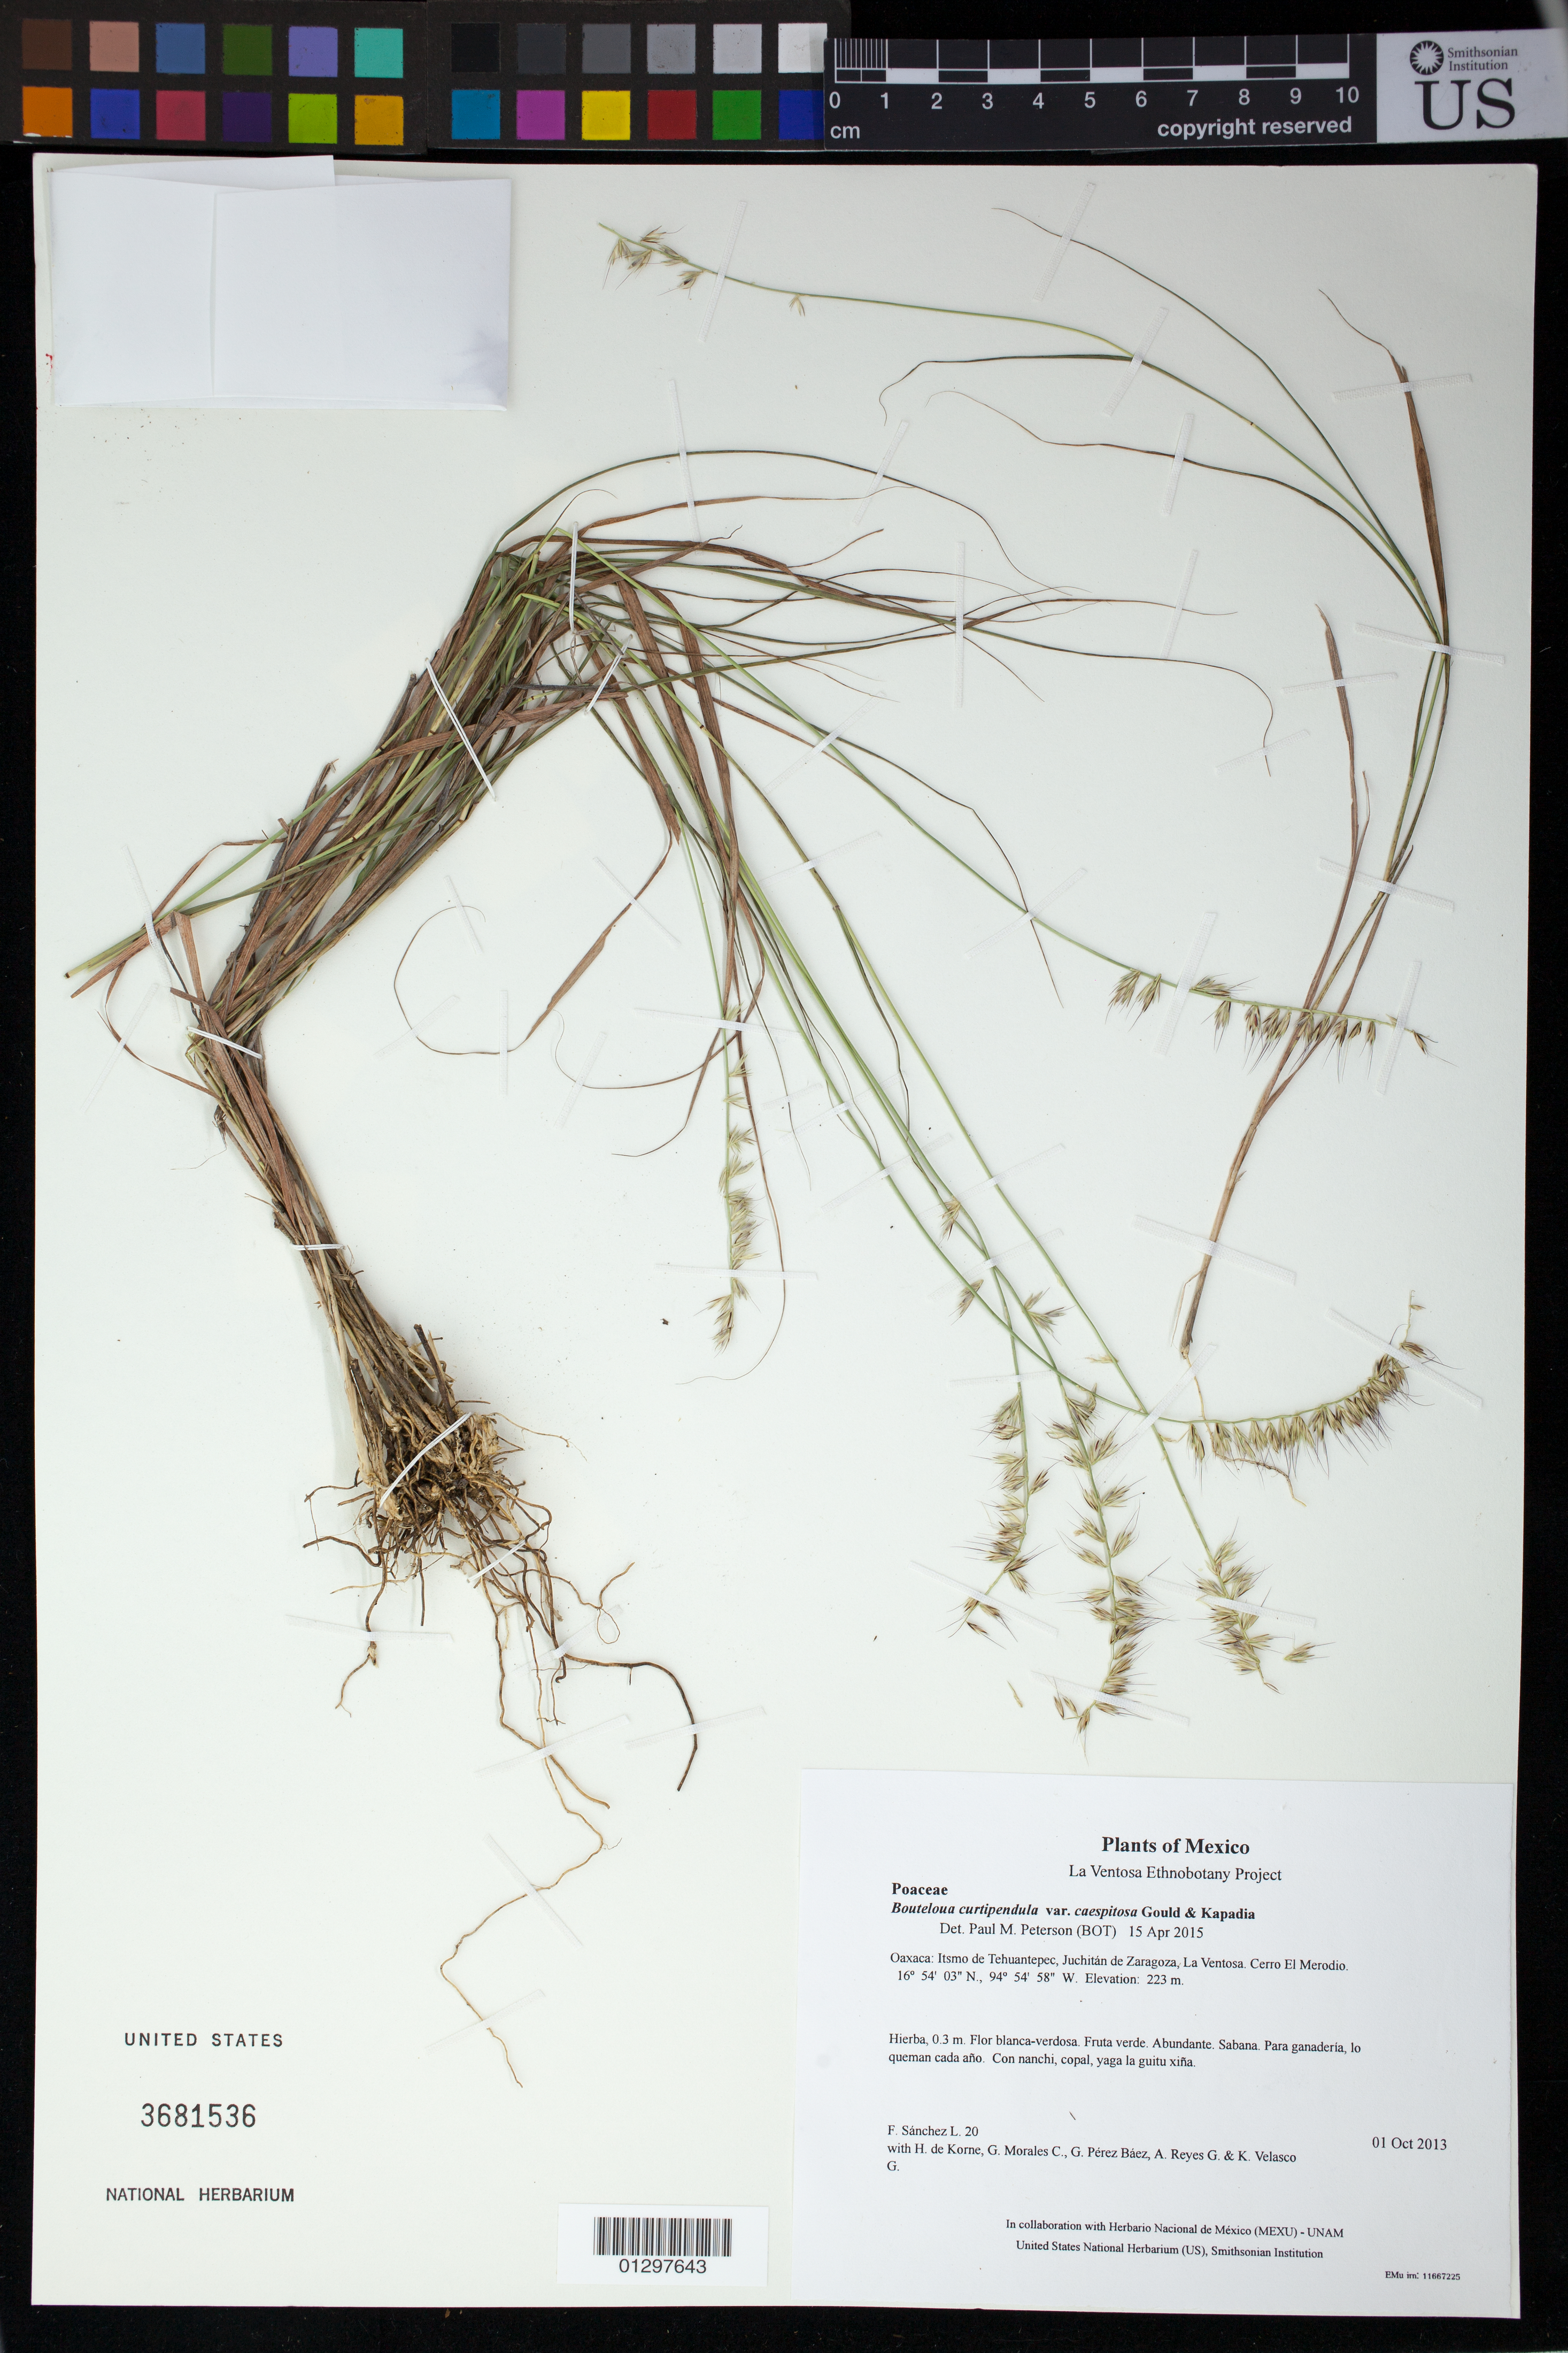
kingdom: Plantae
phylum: Tracheophyta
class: Liliopsida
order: Poales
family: Poaceae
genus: Bouteloua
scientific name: Bouteloua curtipendula var. caespitosa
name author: Gould & Kapadia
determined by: Peterson, Paul M., (BOT), Smithsonian Institution - National Museum of Natural History (UNITED STATES)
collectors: F. Sánchez L., H. de Korne, G. Morales C., G. Pérez Báez, A. Reyes G. & K. Velasco G.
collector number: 20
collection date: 2013-10-01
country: Mexico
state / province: Oaxaca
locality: Itsmo de Tehuantepec, Juchitán de Zaragoza, La Ventosa. Cerro El Merodio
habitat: Sabana. Para ganadería, lo queman cada año.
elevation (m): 223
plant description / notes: JEBOT, MEXU, SERO, US; Gui'xhi. 0.3 m. Guie' naquichi' naga' ga. Cuaananaxhi naga'. Stale.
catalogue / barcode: US 3681536